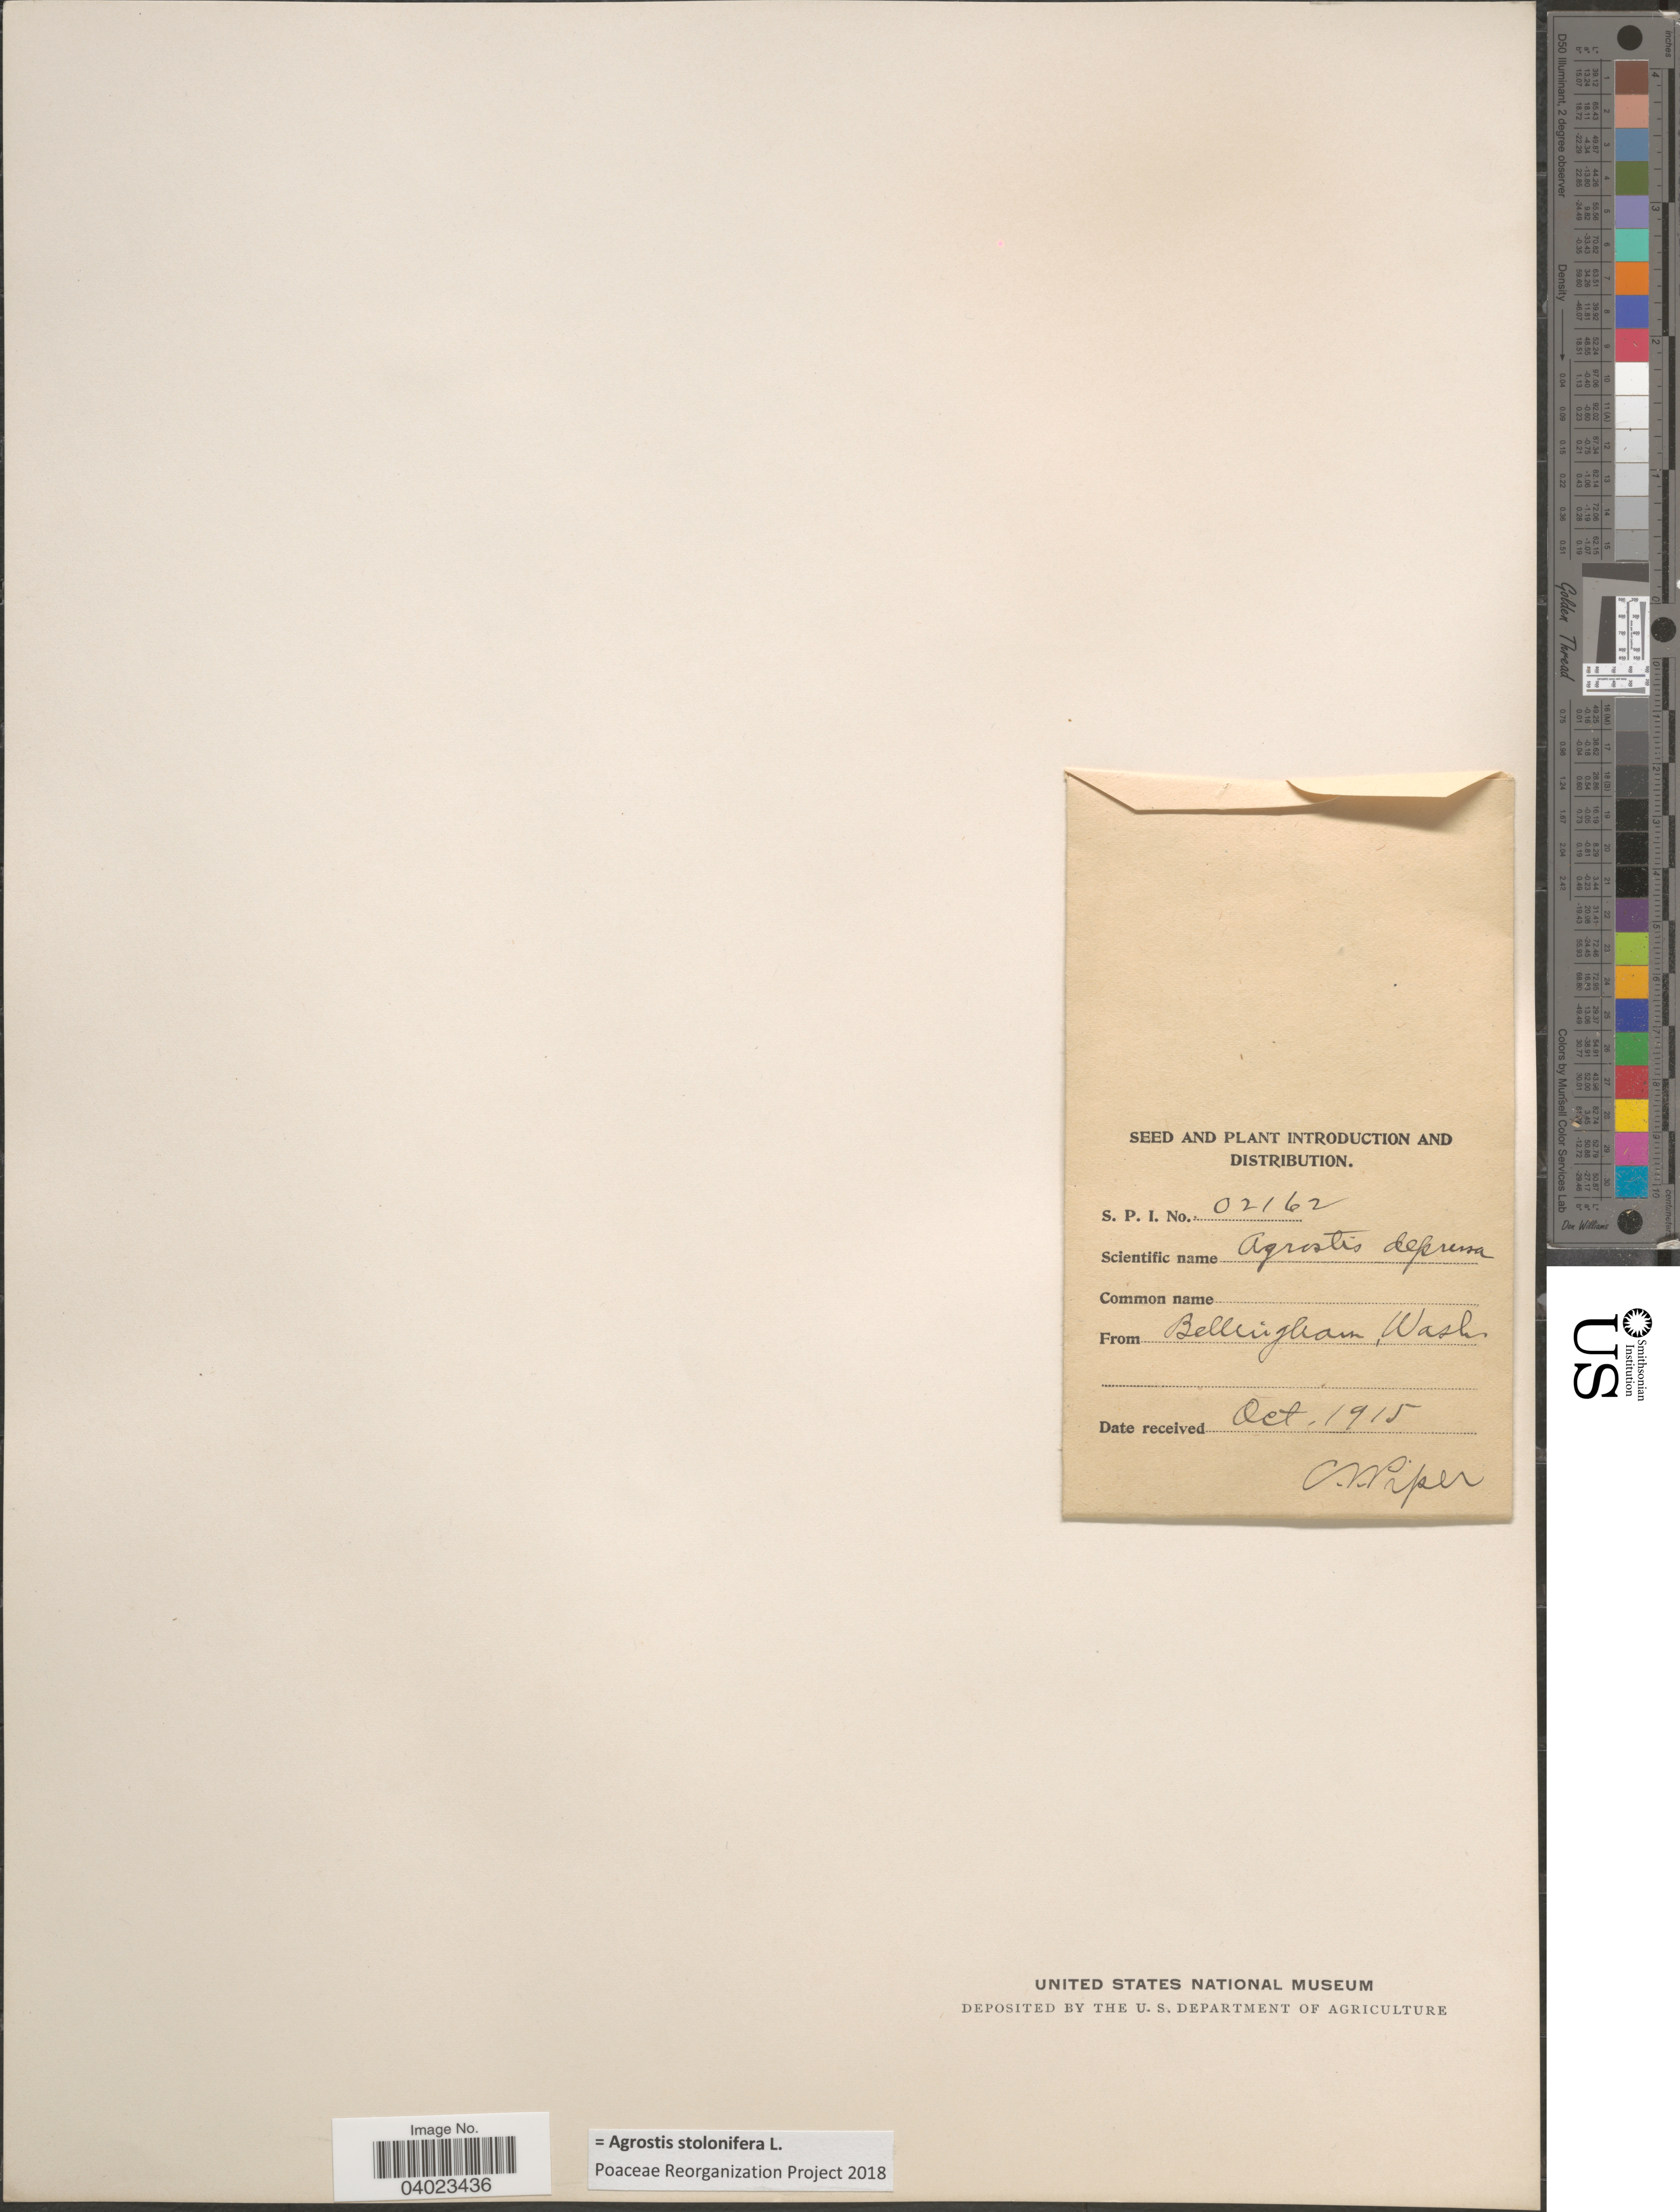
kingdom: Plantae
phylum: Tracheophyta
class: Liliopsida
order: Poales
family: Poaceae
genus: Agrostis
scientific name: Agrostis stolonifera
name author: L.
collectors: C. V. Piper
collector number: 02162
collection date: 1915-10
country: United States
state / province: Washington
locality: Bellingham.